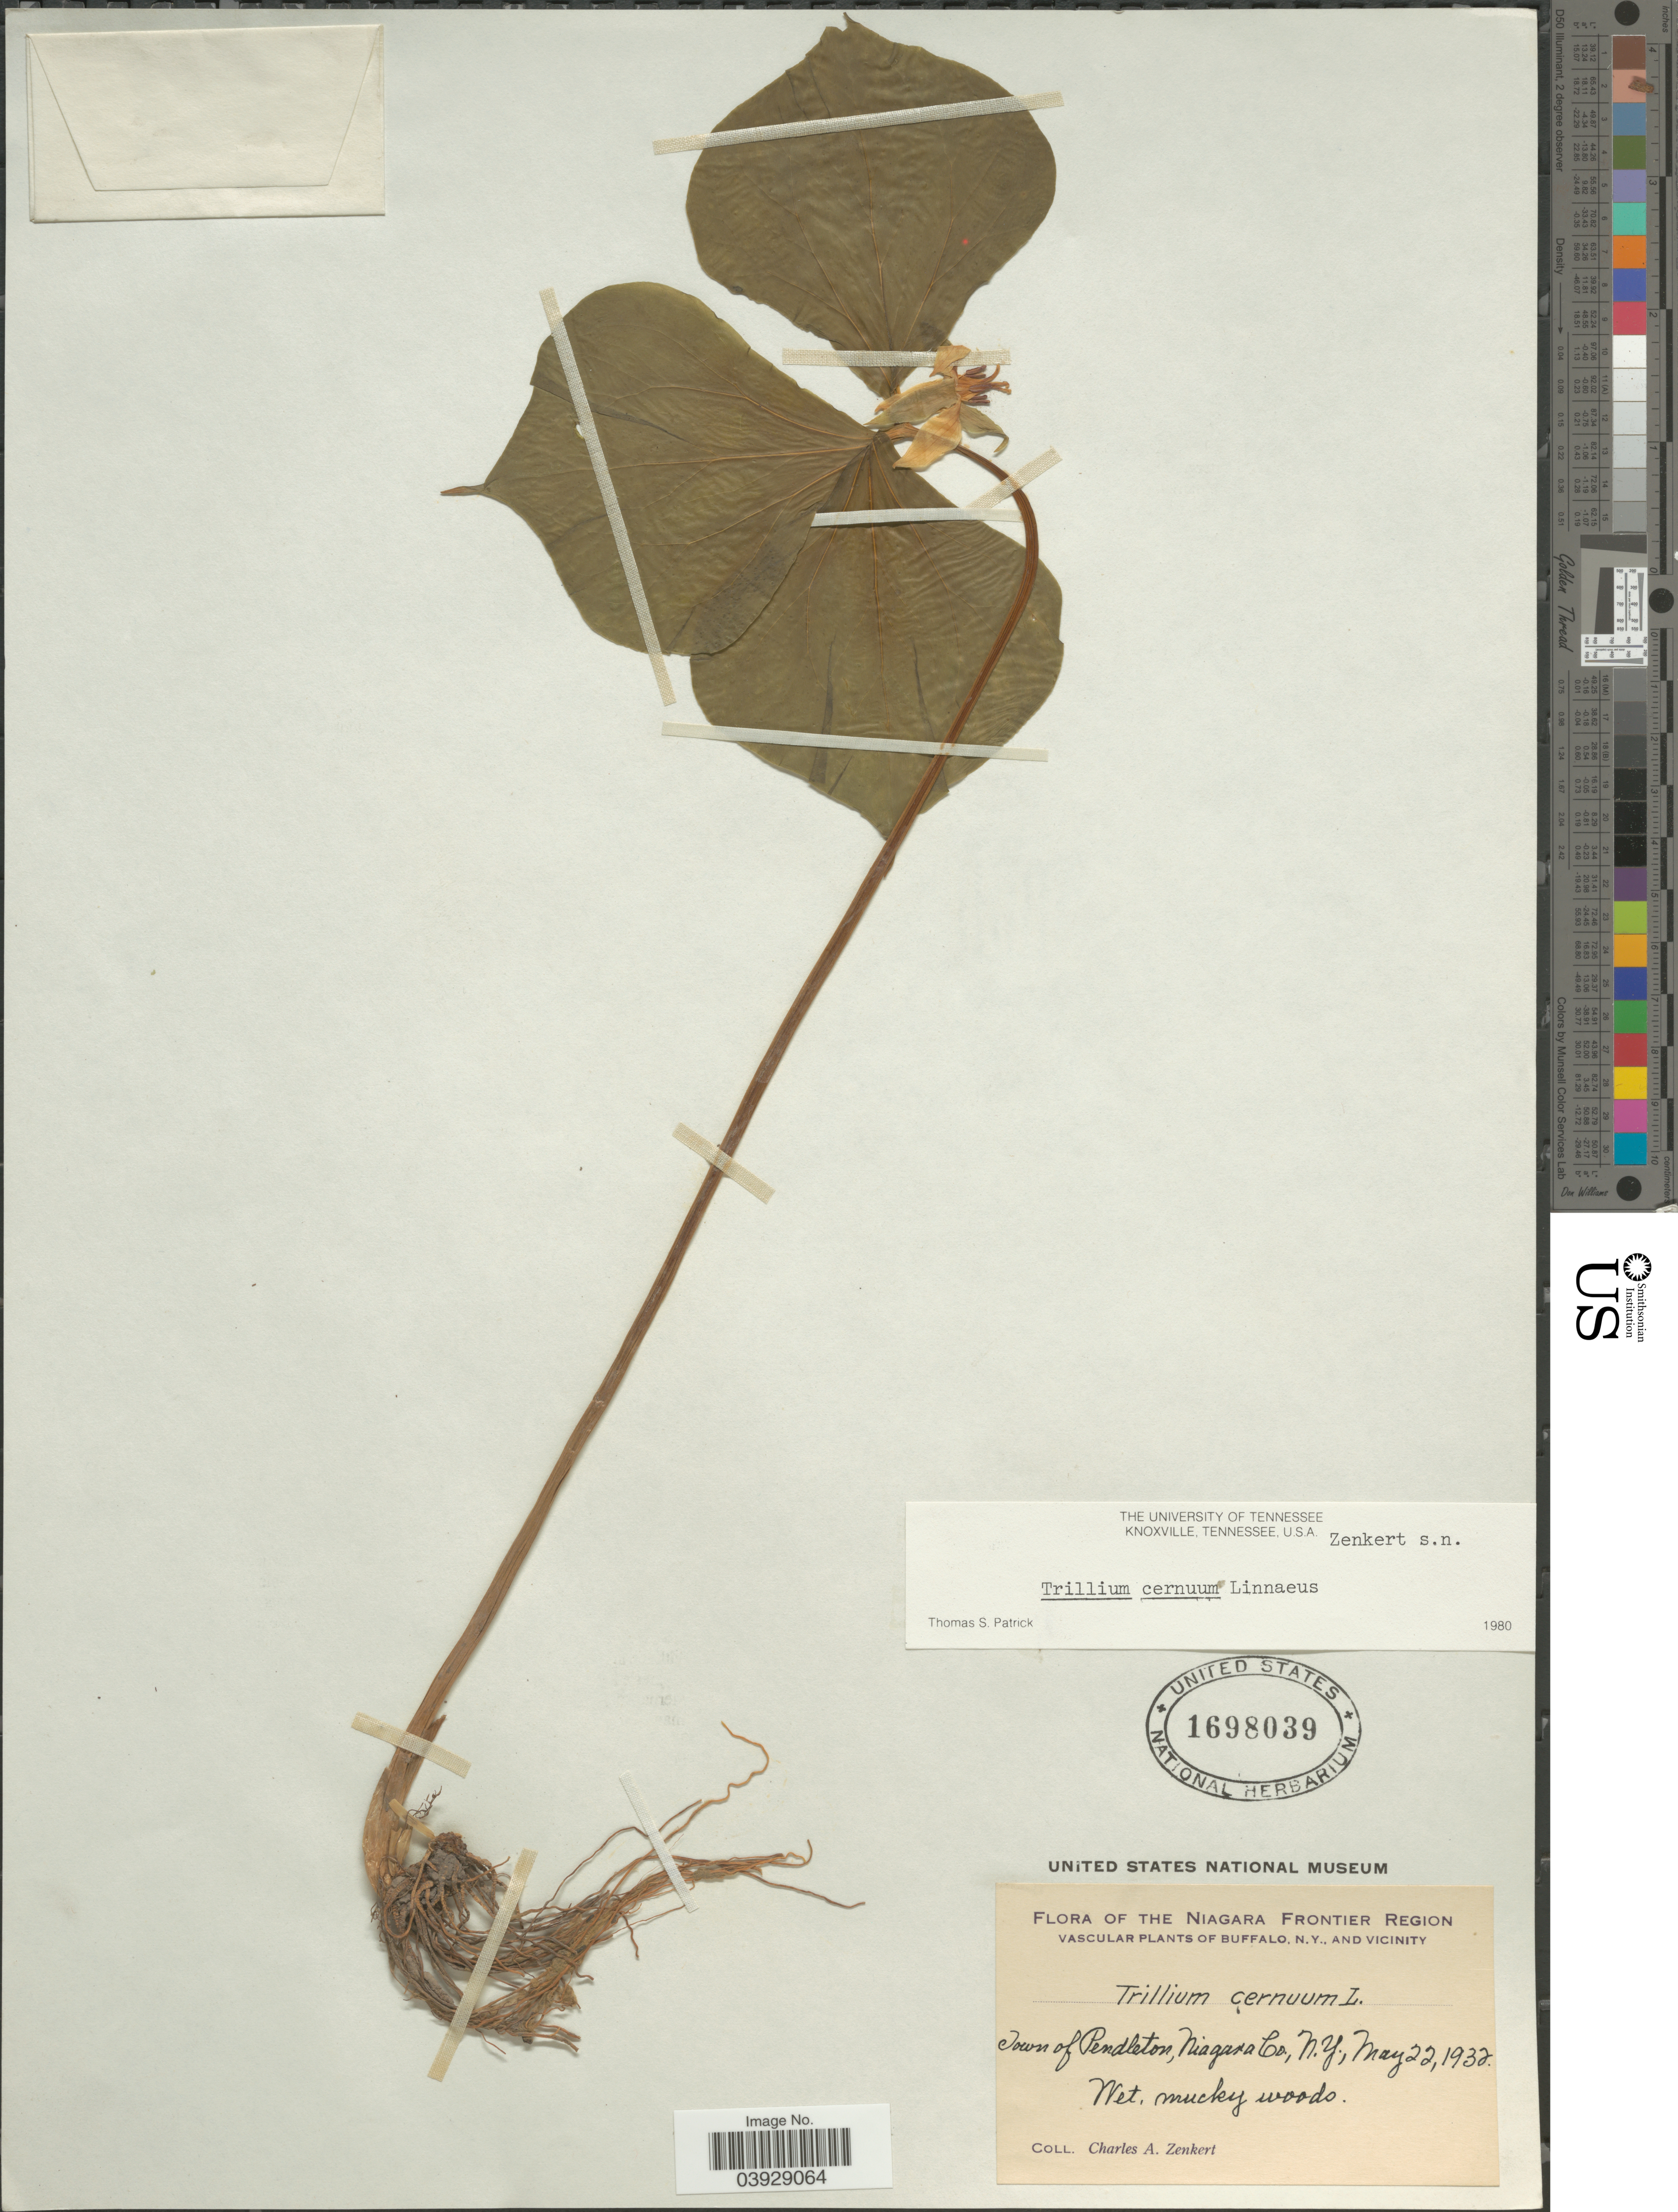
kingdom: Plantae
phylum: Tracheophyta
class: Liliopsida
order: Liliales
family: Melanthiaceae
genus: Trillium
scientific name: Trillium cernuum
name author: L.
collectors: C. Zenkert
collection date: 1932-05-22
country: United States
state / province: New York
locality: Niagara Frontier Region. Vascular Plants of Buffalo and vicinity. Town of Pendleton, Niagara Co.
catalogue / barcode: US 1698039